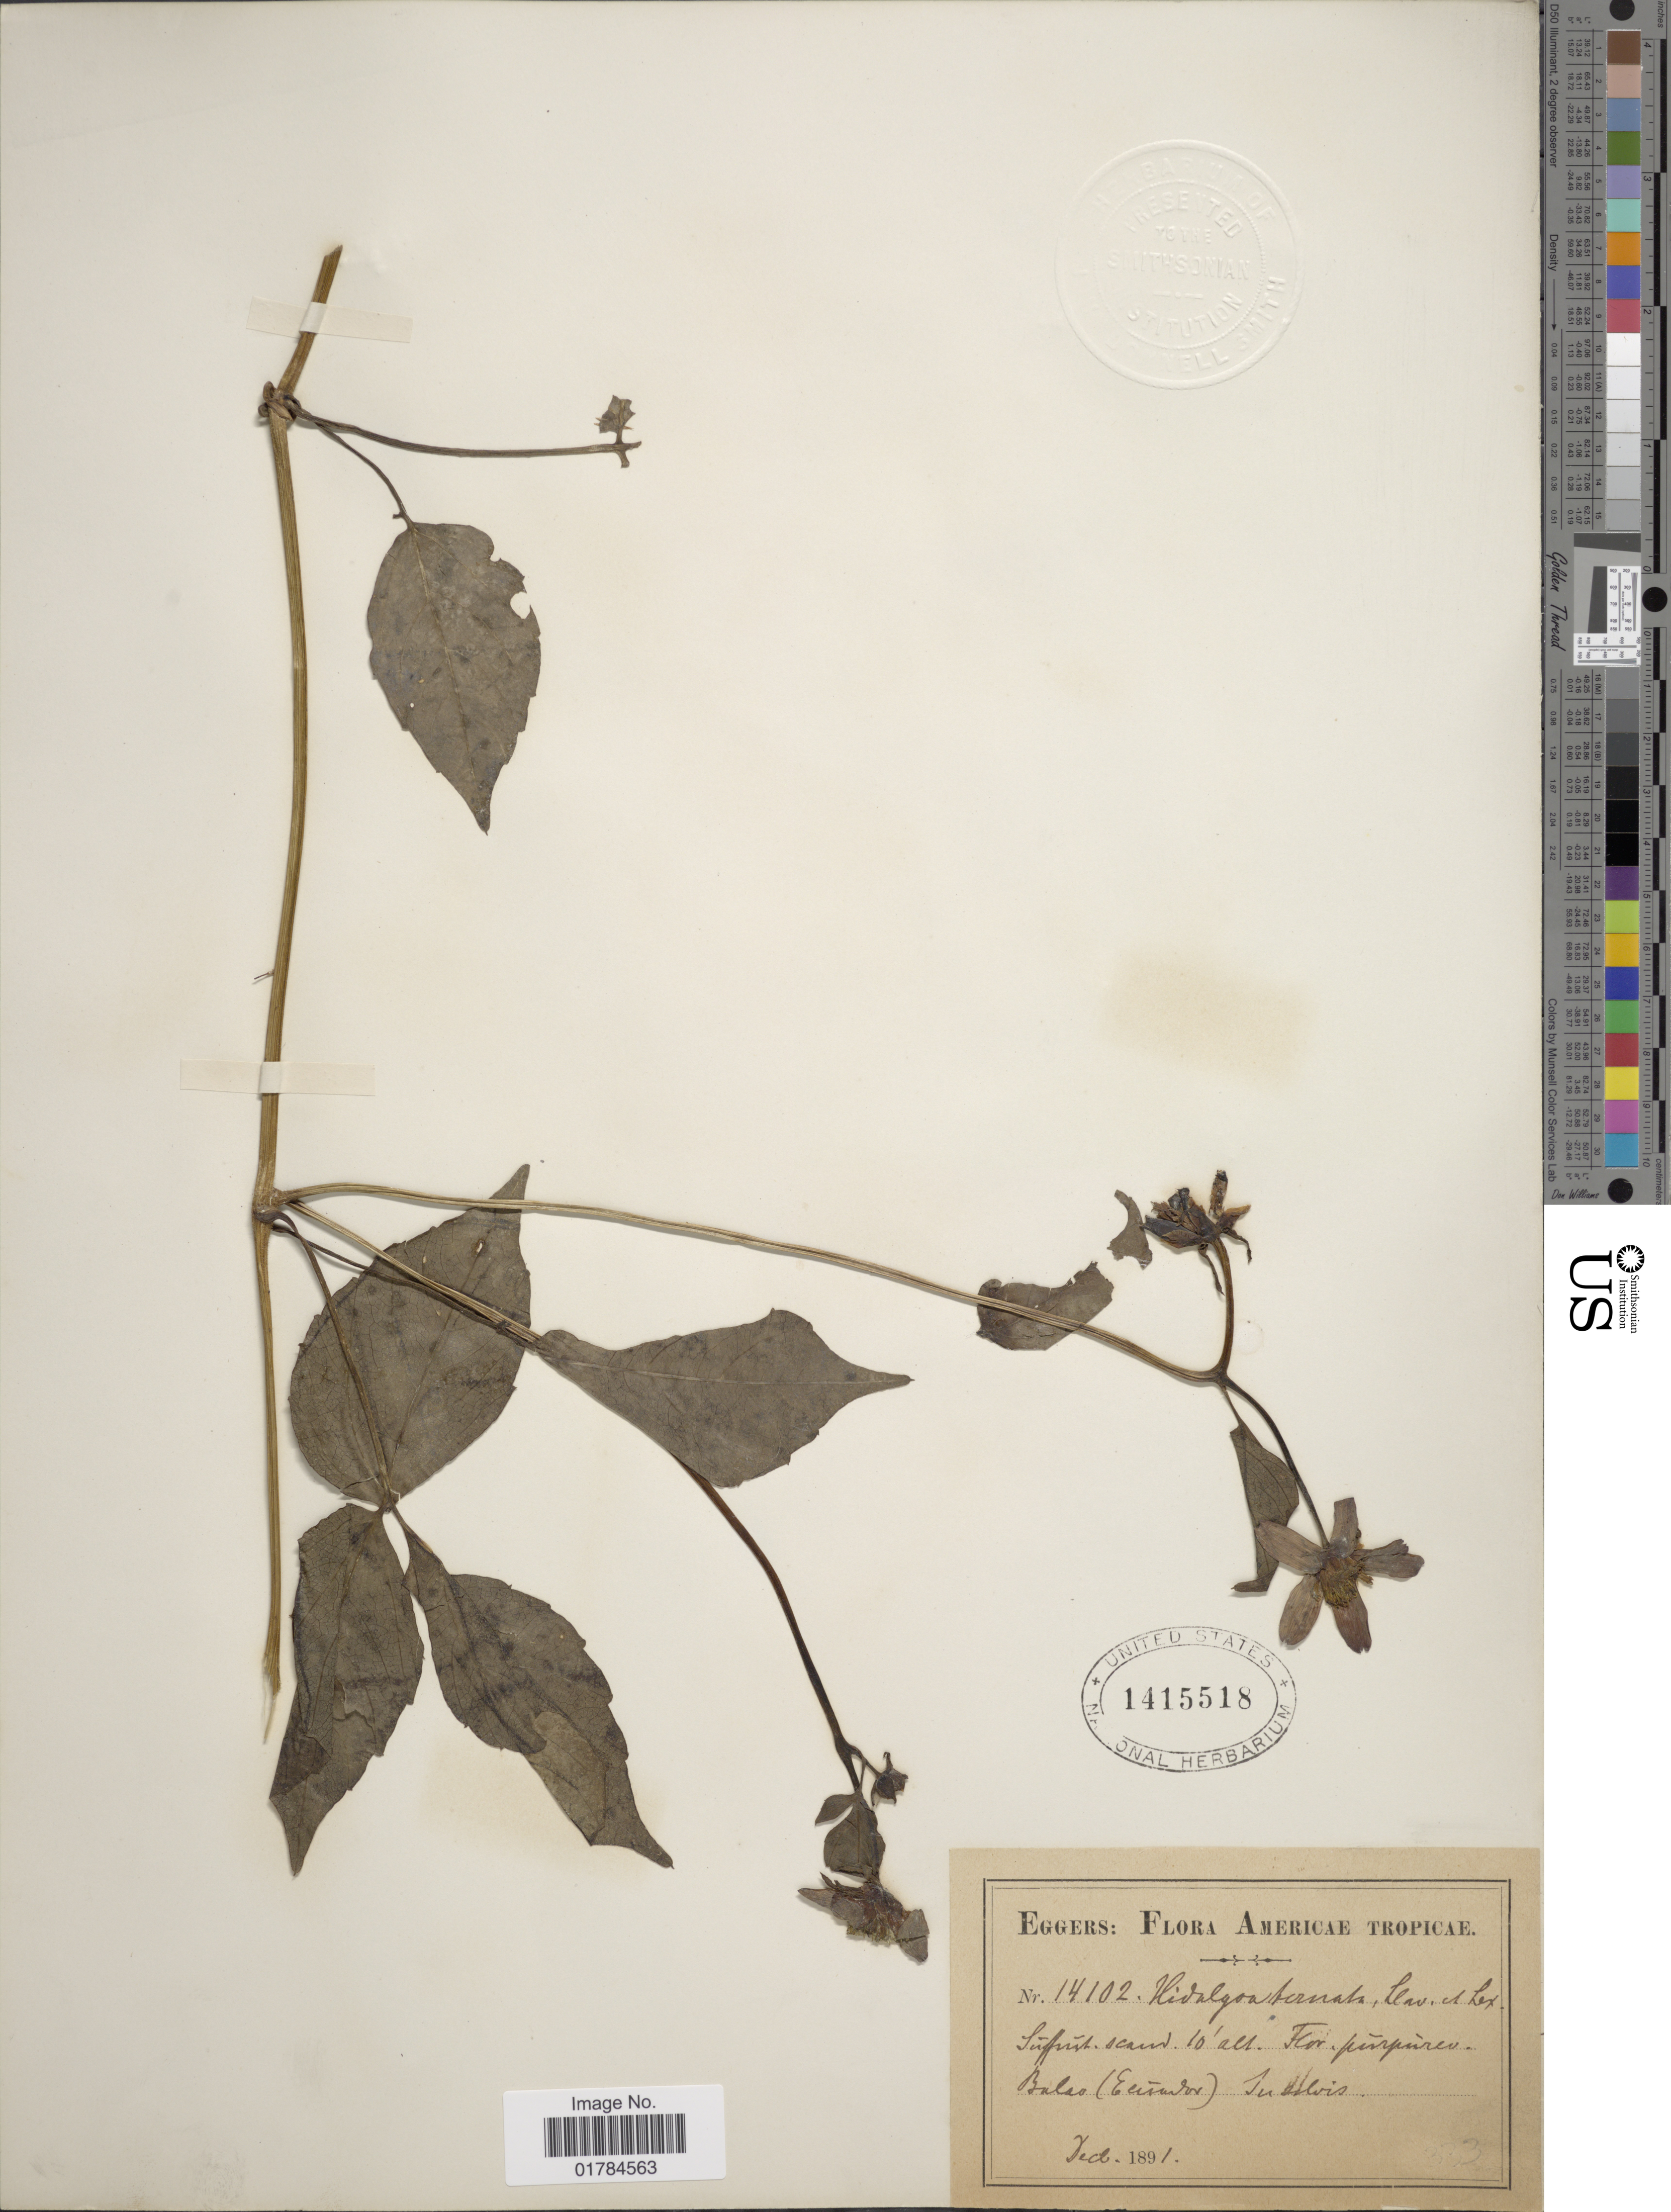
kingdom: Plantae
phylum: Tracheophyta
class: Magnoliopsida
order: Asterales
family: Asteraceae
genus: Hidalgoa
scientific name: Hidalgoa ternata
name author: La Llave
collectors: -. Eggers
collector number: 14102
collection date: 1891-12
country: Ecuador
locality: Balao, In silvis.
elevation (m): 3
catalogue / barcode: US 1415518